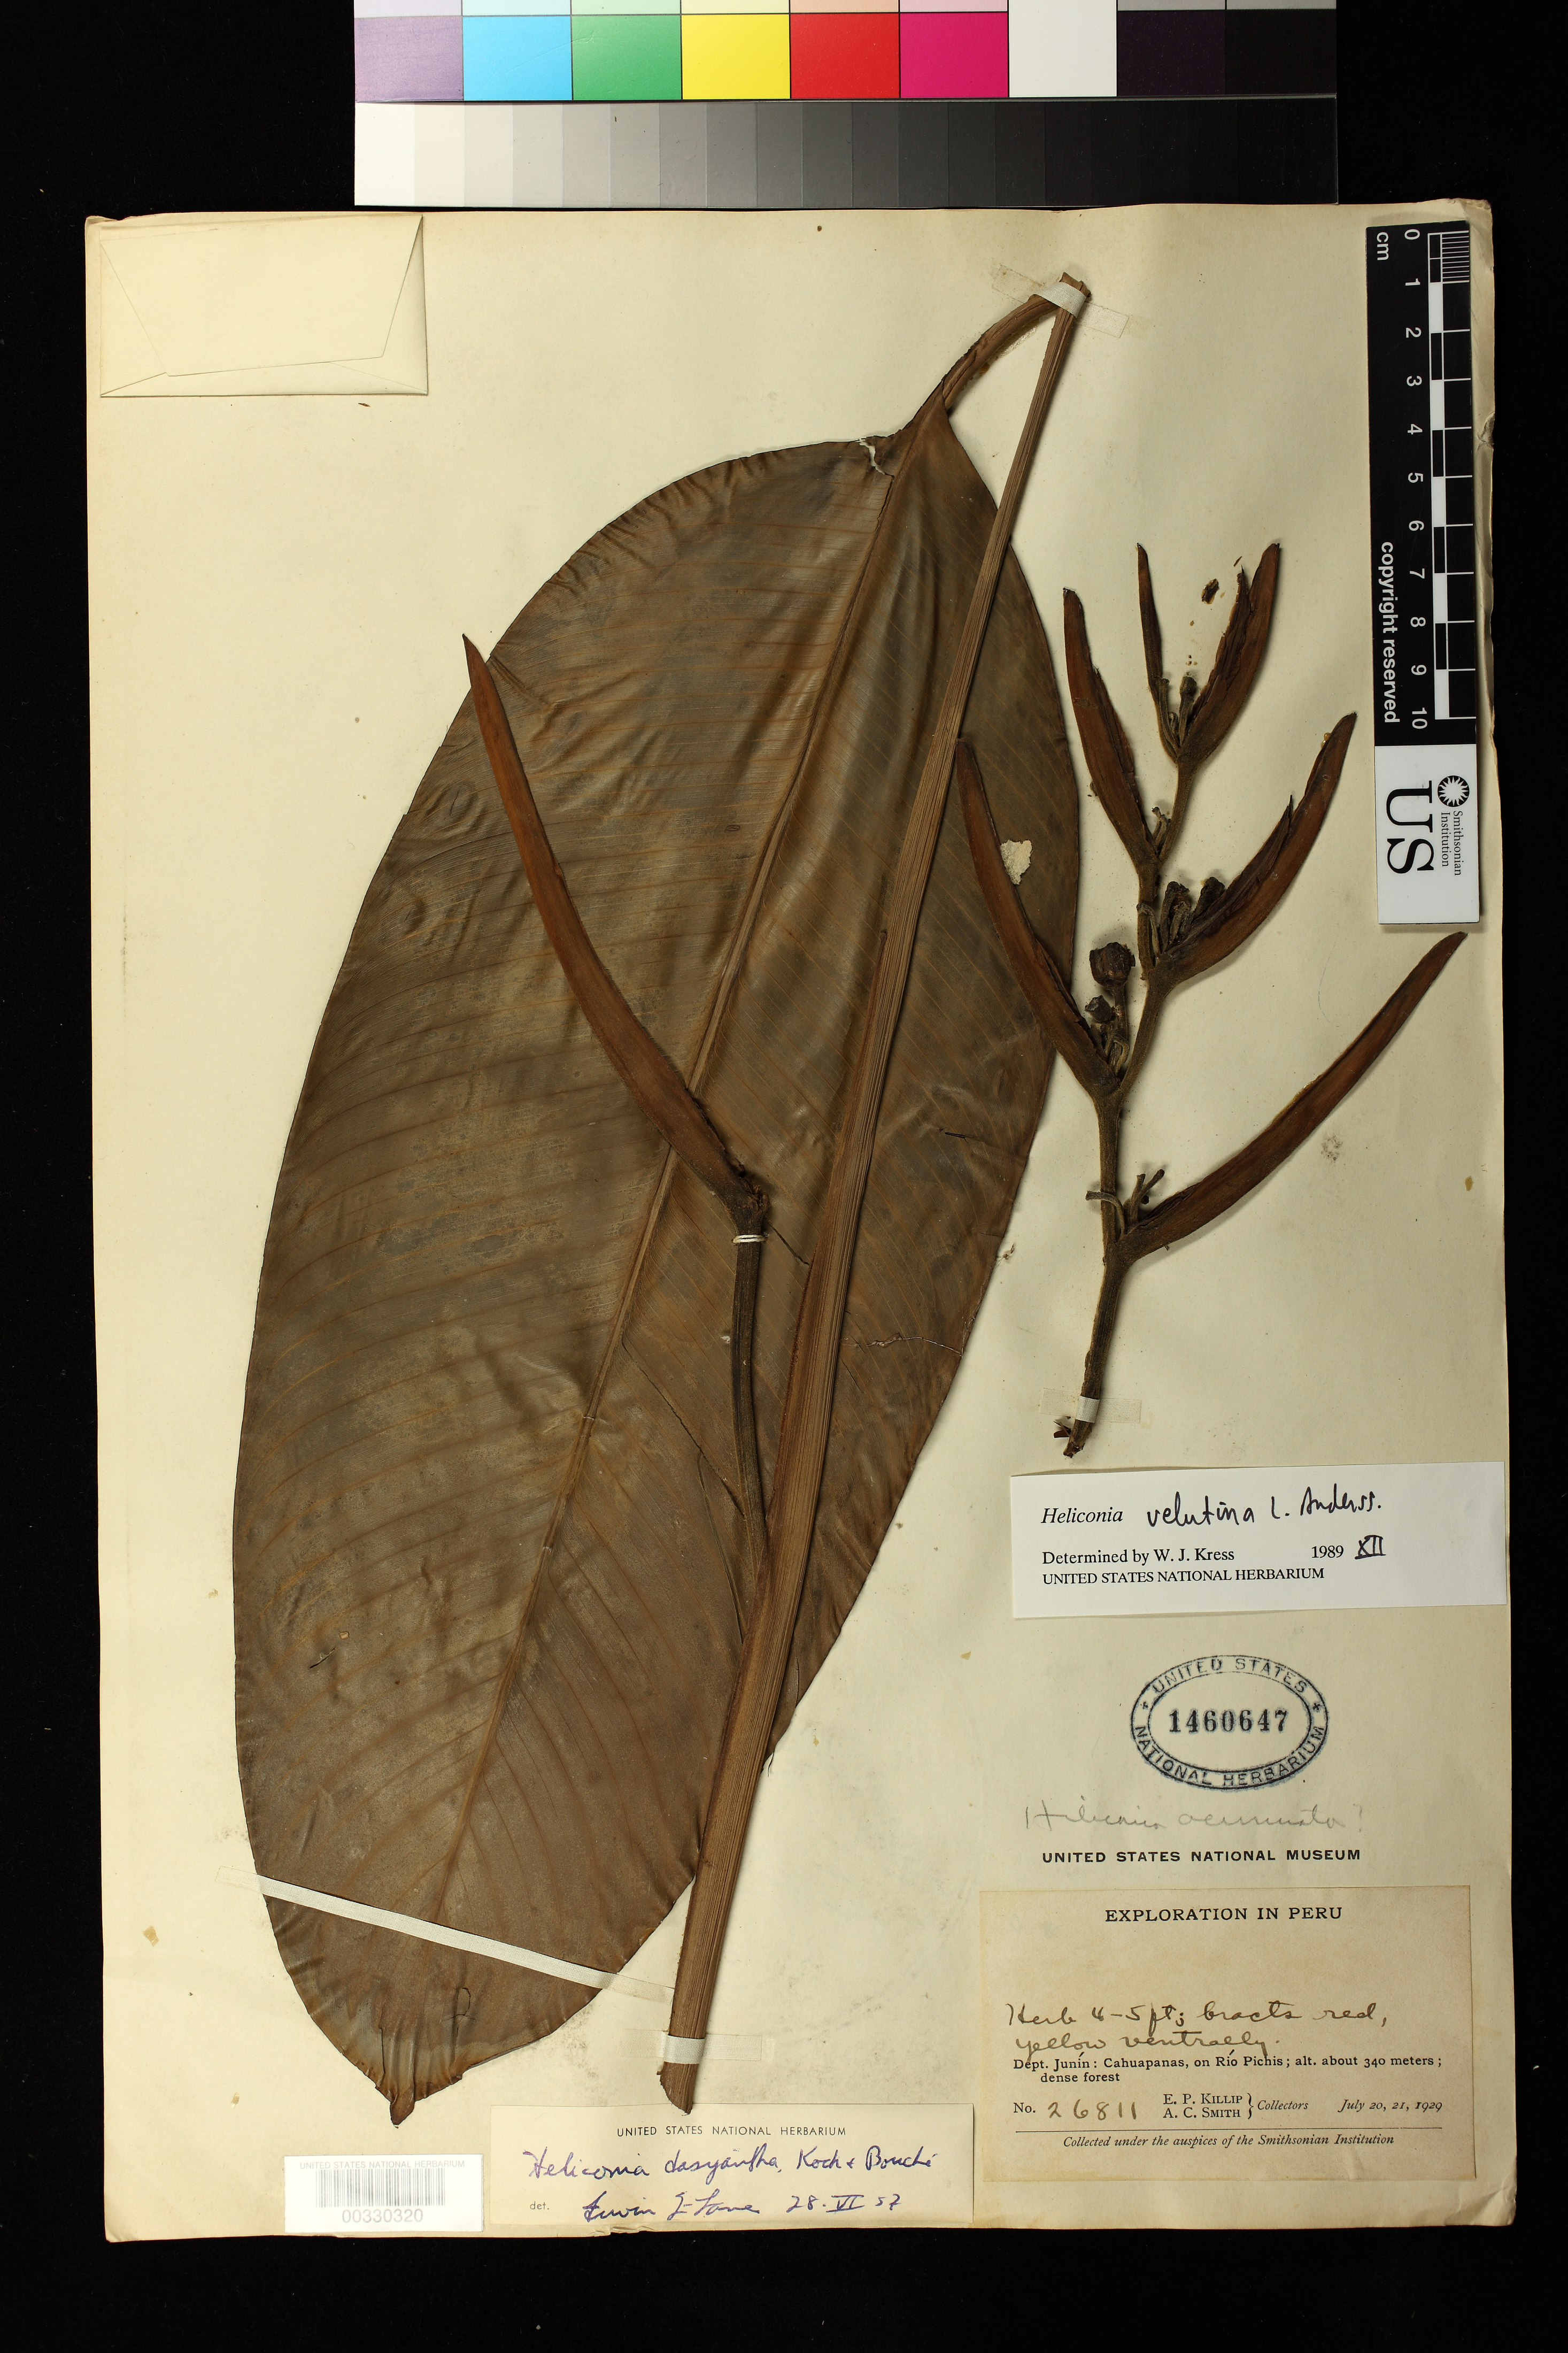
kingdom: Plantae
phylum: Tracheophyta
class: Liliopsida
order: Zingiberales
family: Heliconiaceae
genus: Heliconia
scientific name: Heliconia velutina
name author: L. Andersson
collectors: E. P. Killip & A. C. Smith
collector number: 26811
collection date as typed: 20 Jul 1929 and 21 Jul 1929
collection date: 1929-07-20,1929-07-21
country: Peru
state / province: Junín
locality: Cahuapanas, on rio pichis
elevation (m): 340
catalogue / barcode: US 1460647